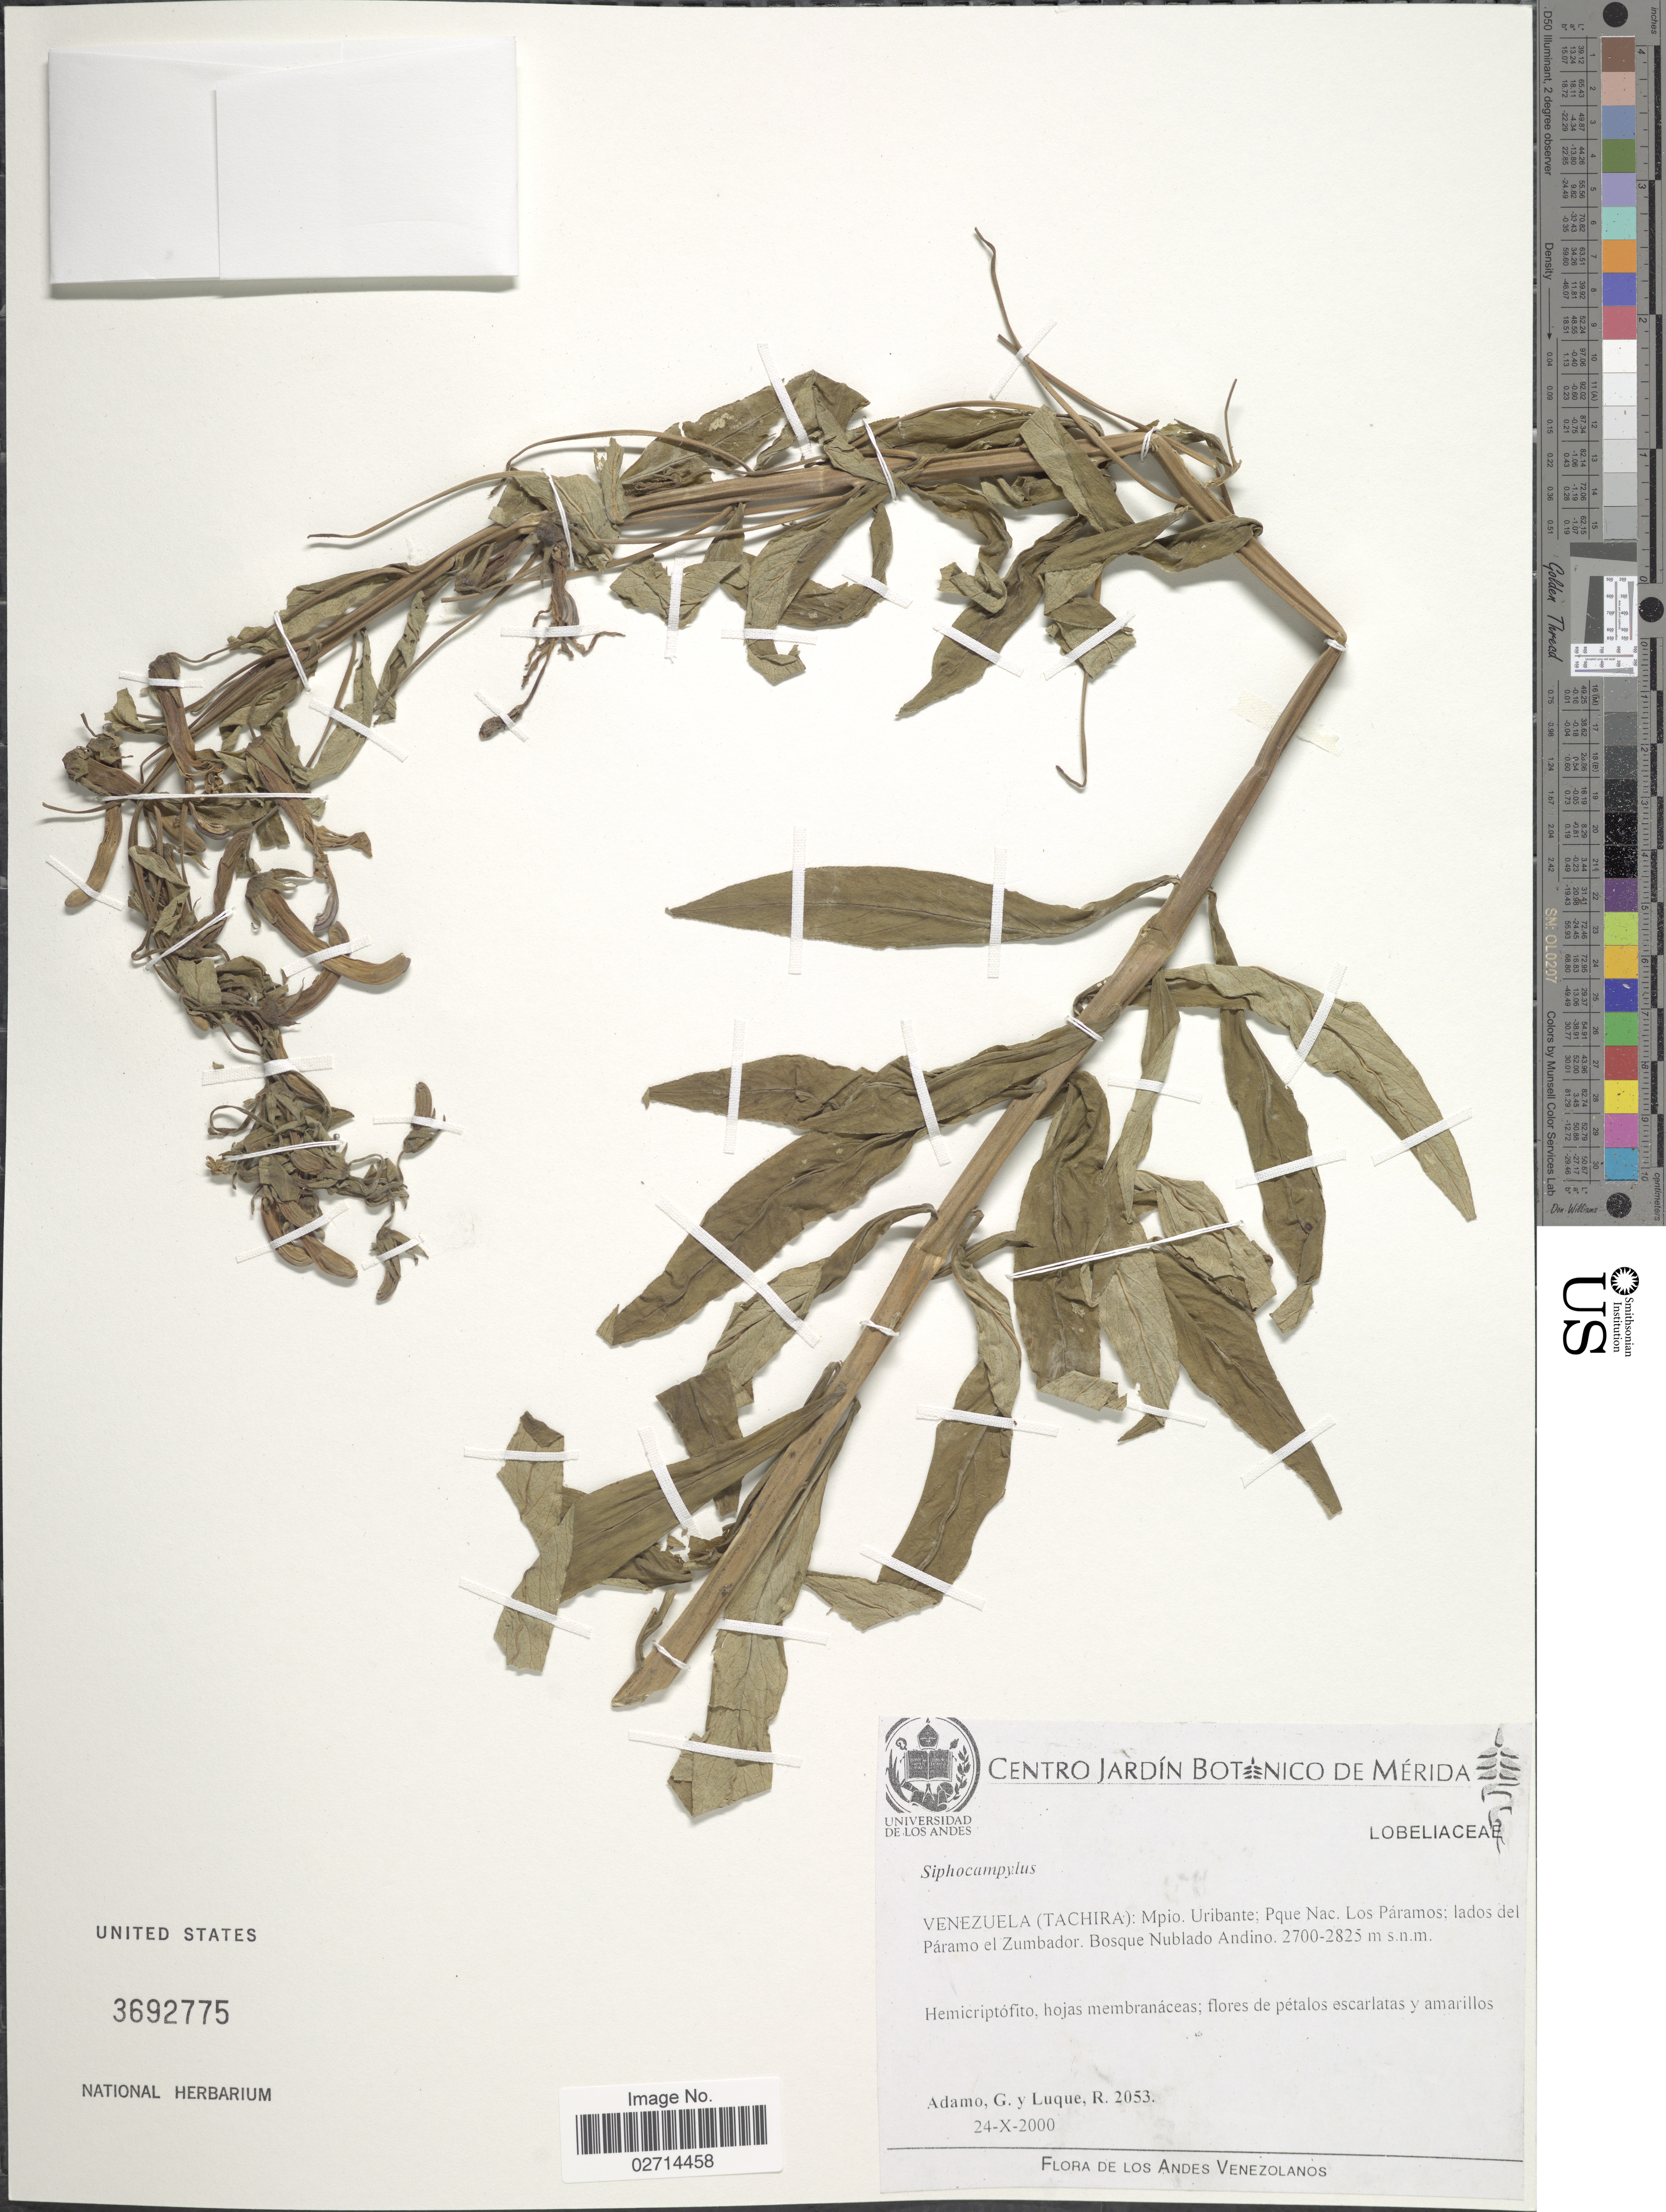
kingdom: Plantae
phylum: Tracheophyta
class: Magnoliopsida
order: Asterales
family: Campanulaceae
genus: Siphocampylus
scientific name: Siphocampylus sp.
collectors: G. Adamo & R. Luque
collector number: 2053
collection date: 2000-10-24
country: Venezuela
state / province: Tachira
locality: Mpio. Uribante; Pque Nac. Los Paramos; lados del Paramo el Zumbador, Bosque Nublado Andino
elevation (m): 2700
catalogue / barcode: US 3692775